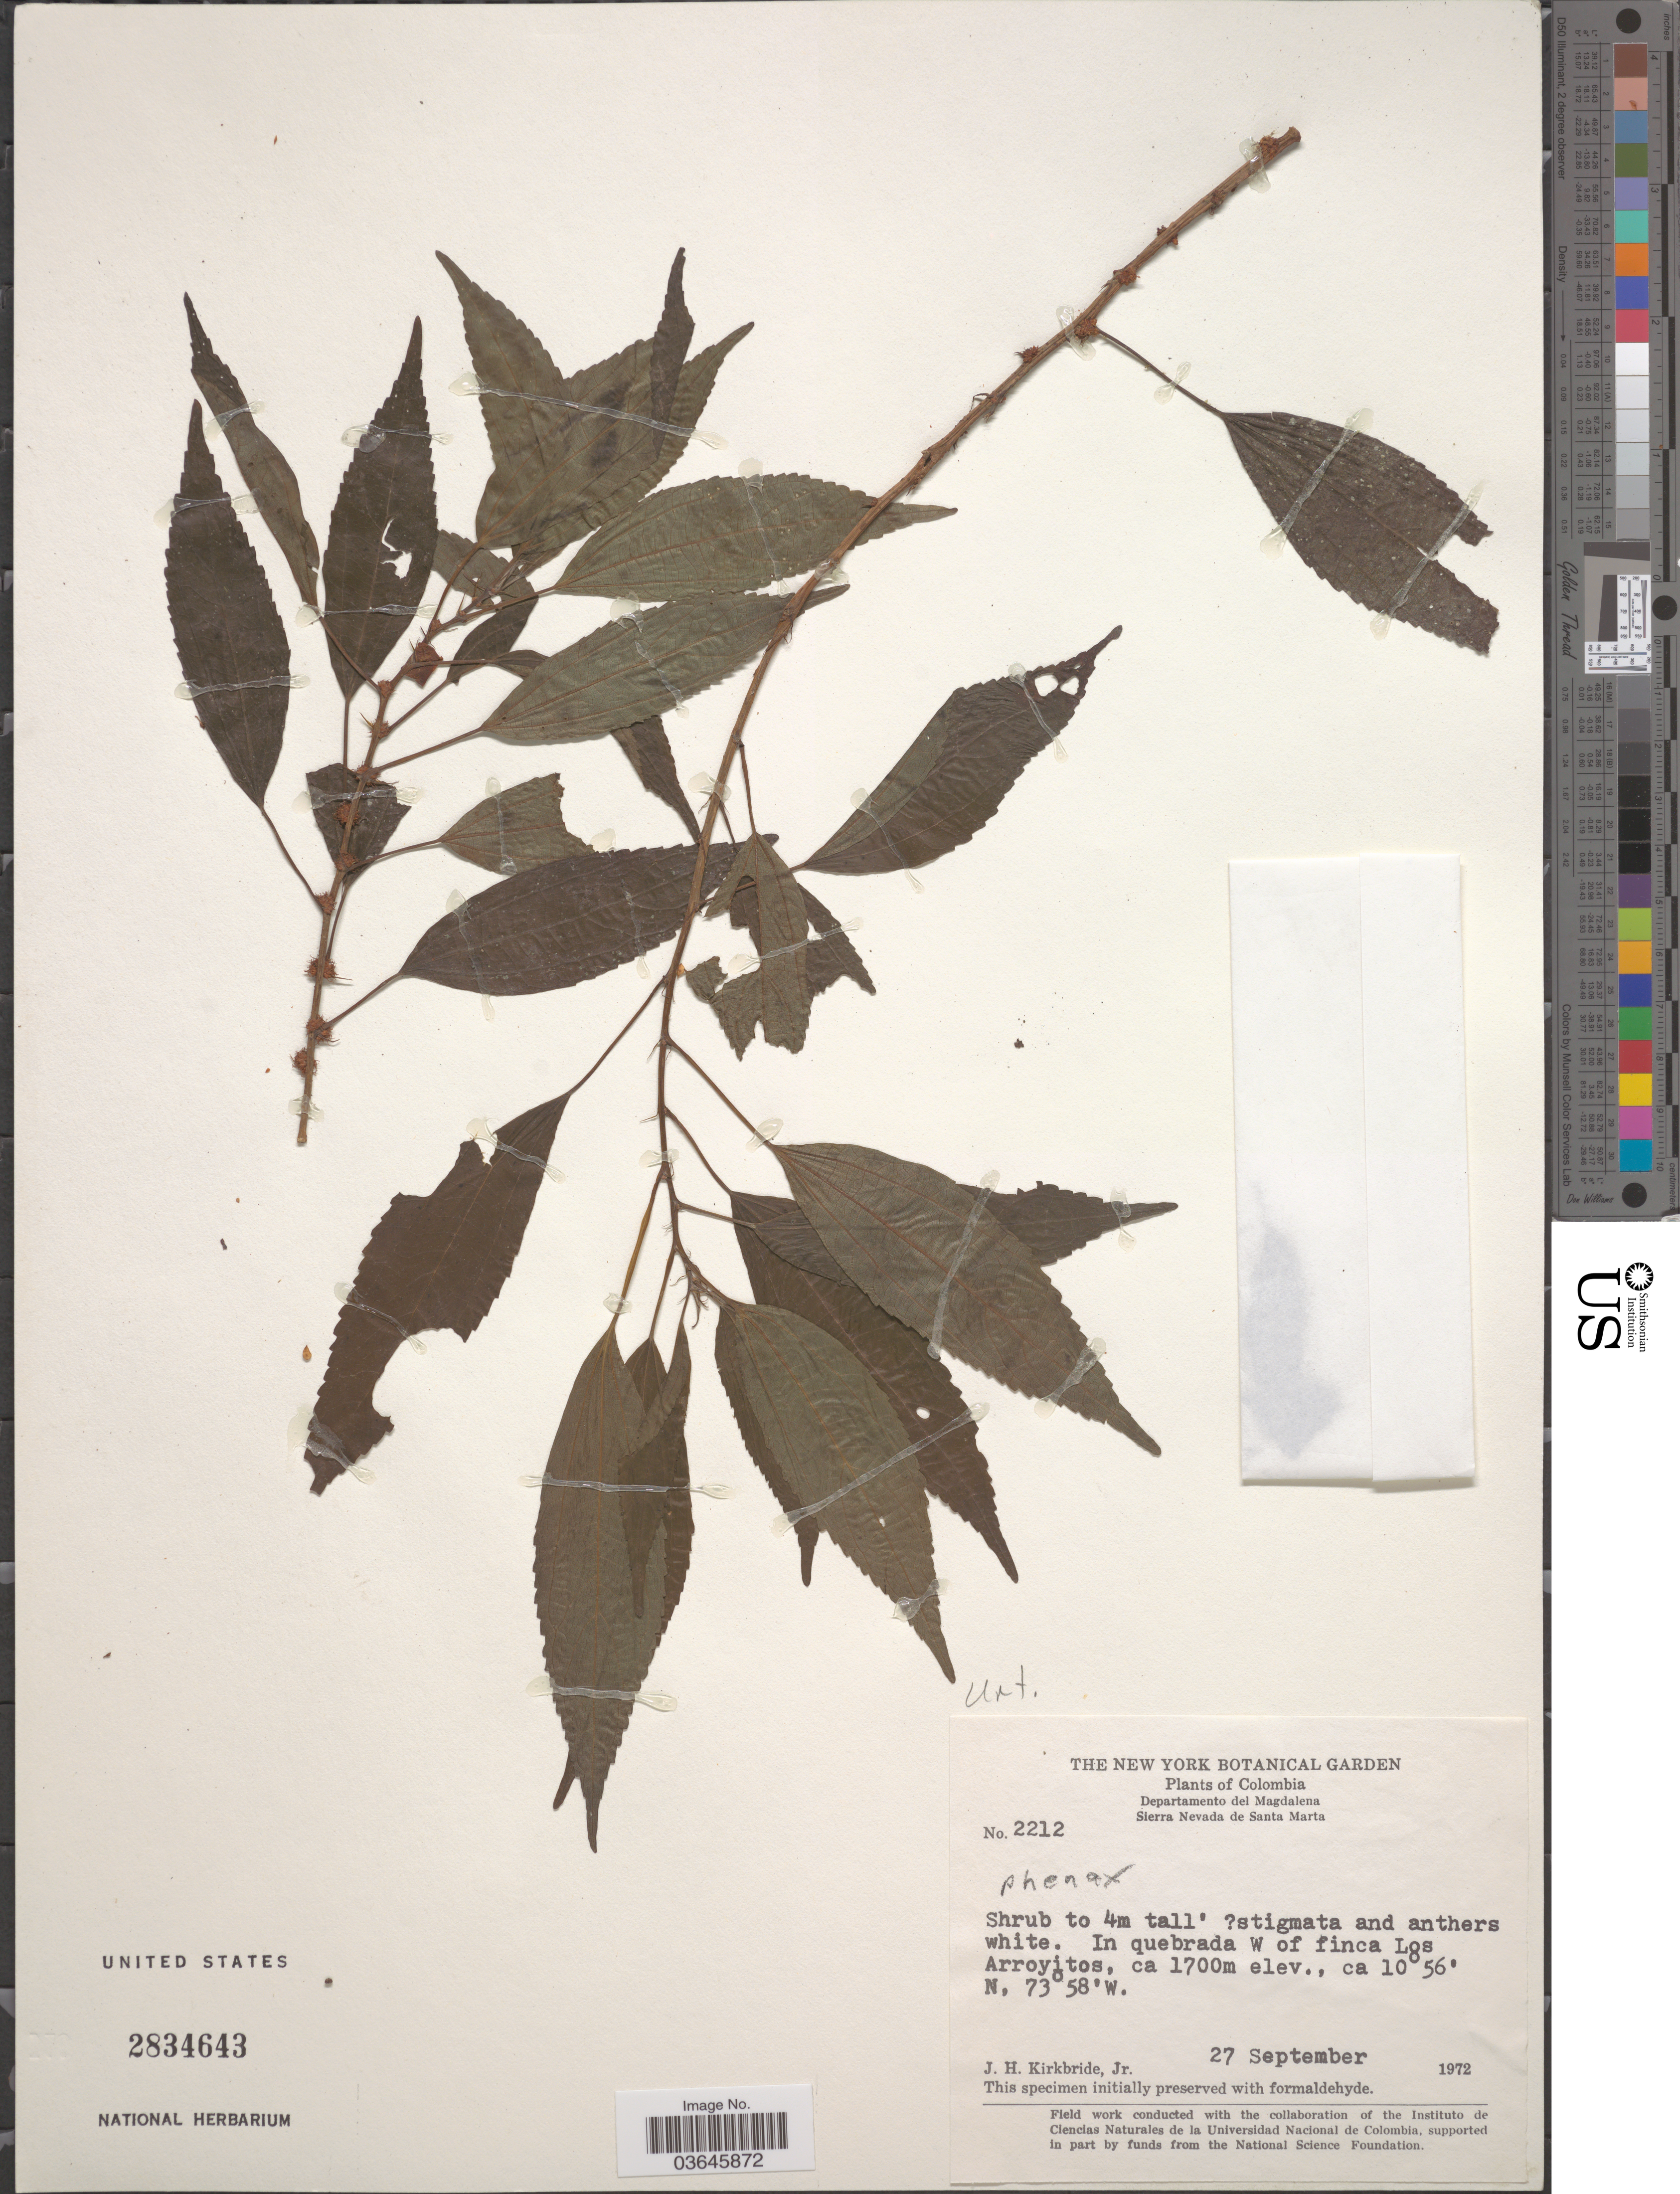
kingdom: Plantae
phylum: Tracheophyta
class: Magnoliopsida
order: Rosales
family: Urticaceae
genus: Phenax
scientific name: Phenax sp.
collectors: J. H. Kirkbride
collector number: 2212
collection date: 1972-09-27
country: Colombia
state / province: Magdalena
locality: Departamento del Magdalena. Sierra Nevada de Santa Marta. In quebrada W of finca Los Arroyitos.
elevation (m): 1700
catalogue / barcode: US 2834643